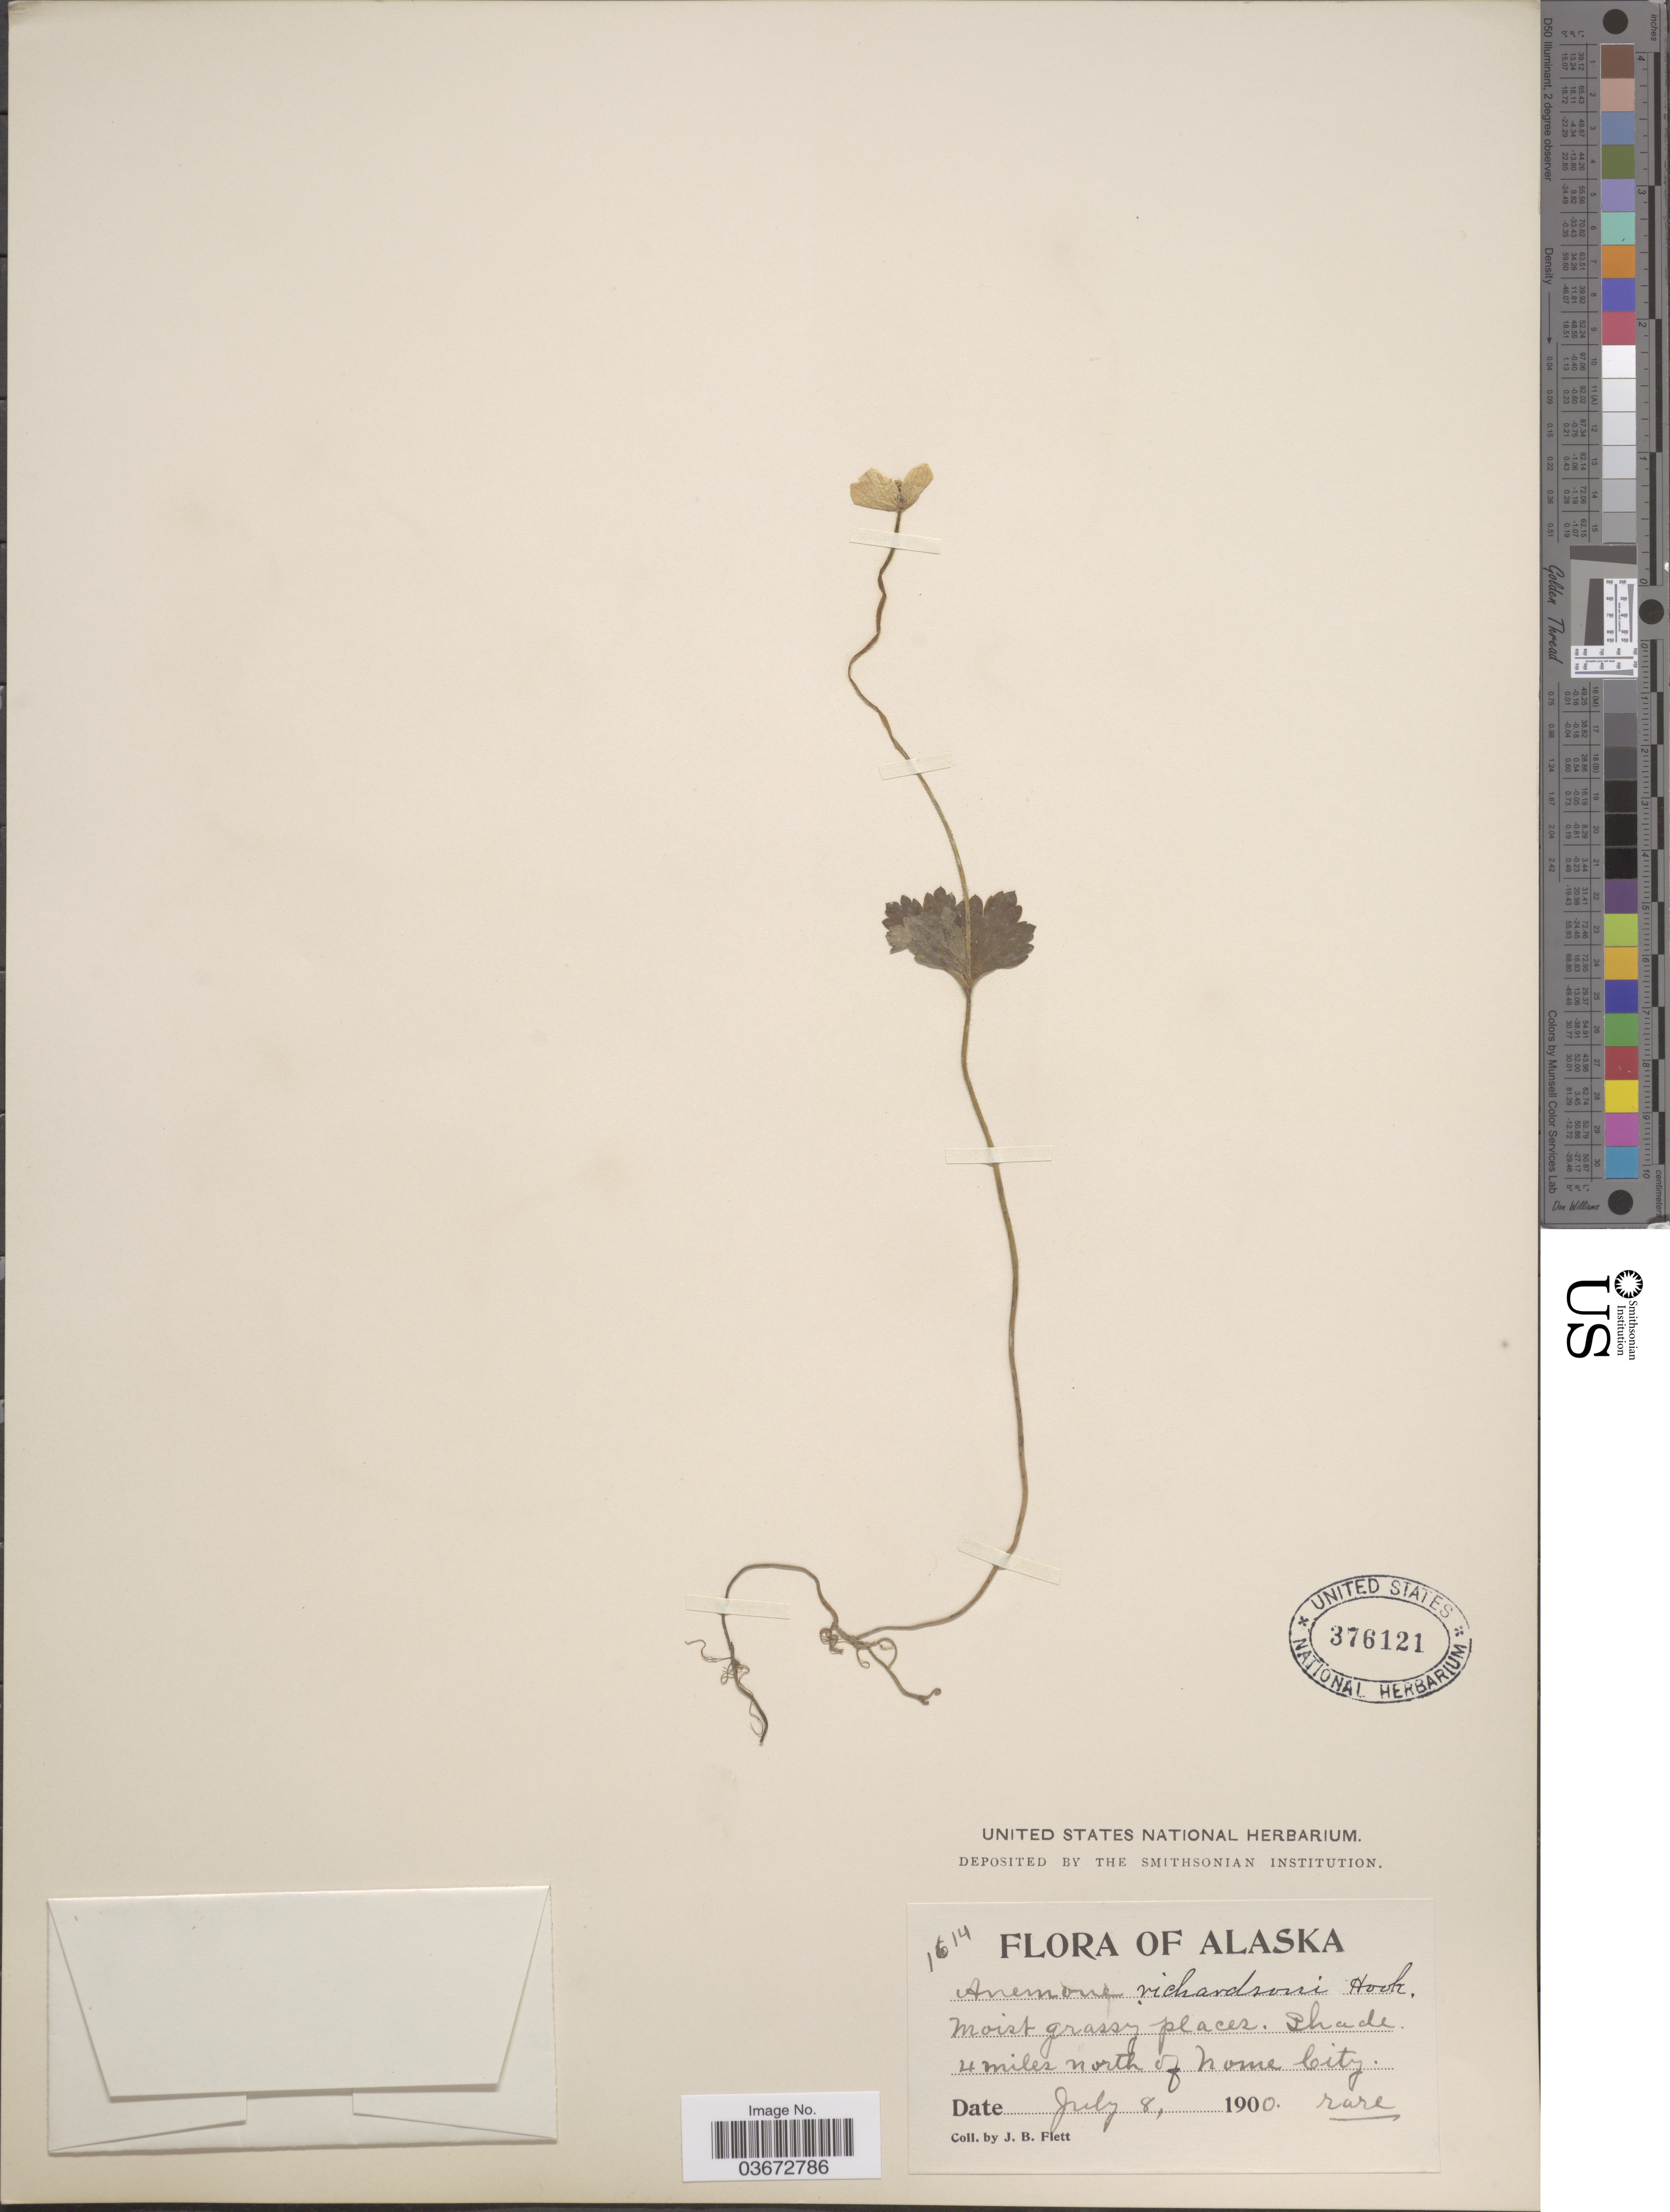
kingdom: Plantae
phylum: Tracheophyta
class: Magnoliopsida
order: Ranunculales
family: Ranunculaceae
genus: Anemone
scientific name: Anemone richardsonii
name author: Hook.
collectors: J. Flett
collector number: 1614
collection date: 1900-07-08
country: United States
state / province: Alaska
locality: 4 miles north of Nome City.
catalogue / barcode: US 376121